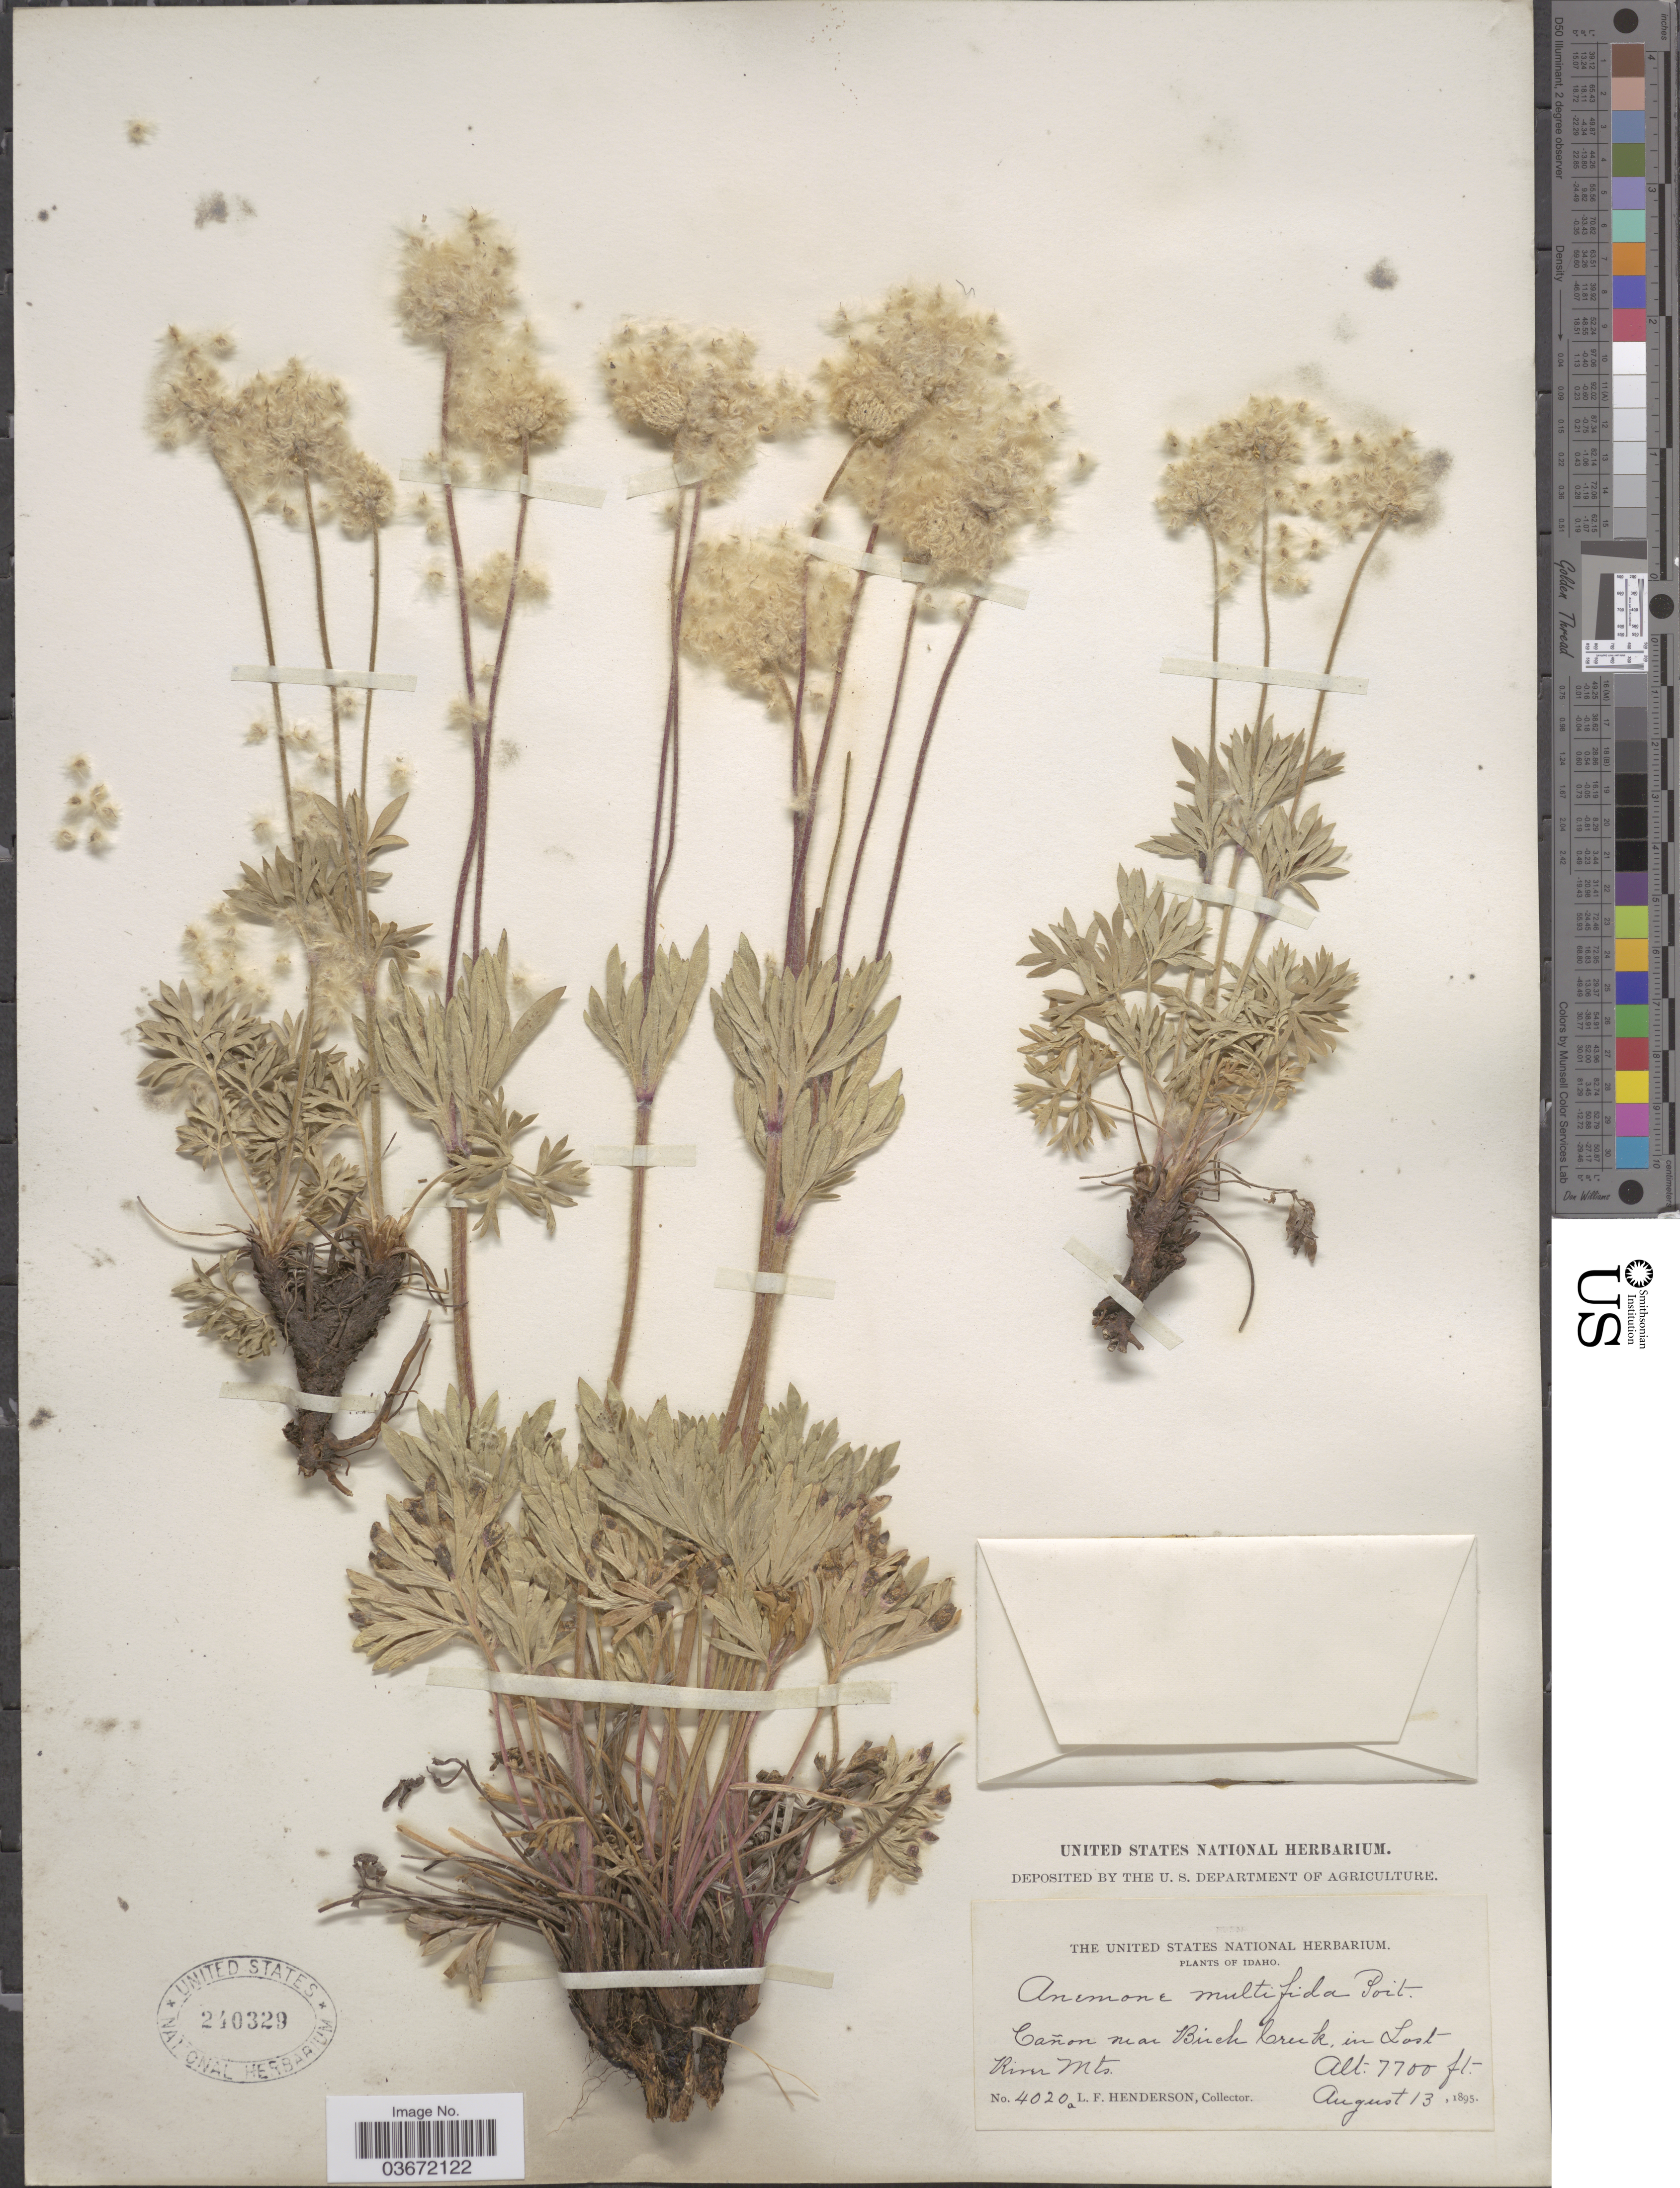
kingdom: Plantae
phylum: Tracheophyta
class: Magnoliopsida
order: Ranunculales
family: Ranunculaceae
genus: Anemone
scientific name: Anemone multifida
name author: Poir.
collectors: L. Henderson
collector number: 4020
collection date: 1895-08-13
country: United States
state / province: Idaho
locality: Cañon near Buck Creek, in Lost River Mts.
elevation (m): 2347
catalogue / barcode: US 240329